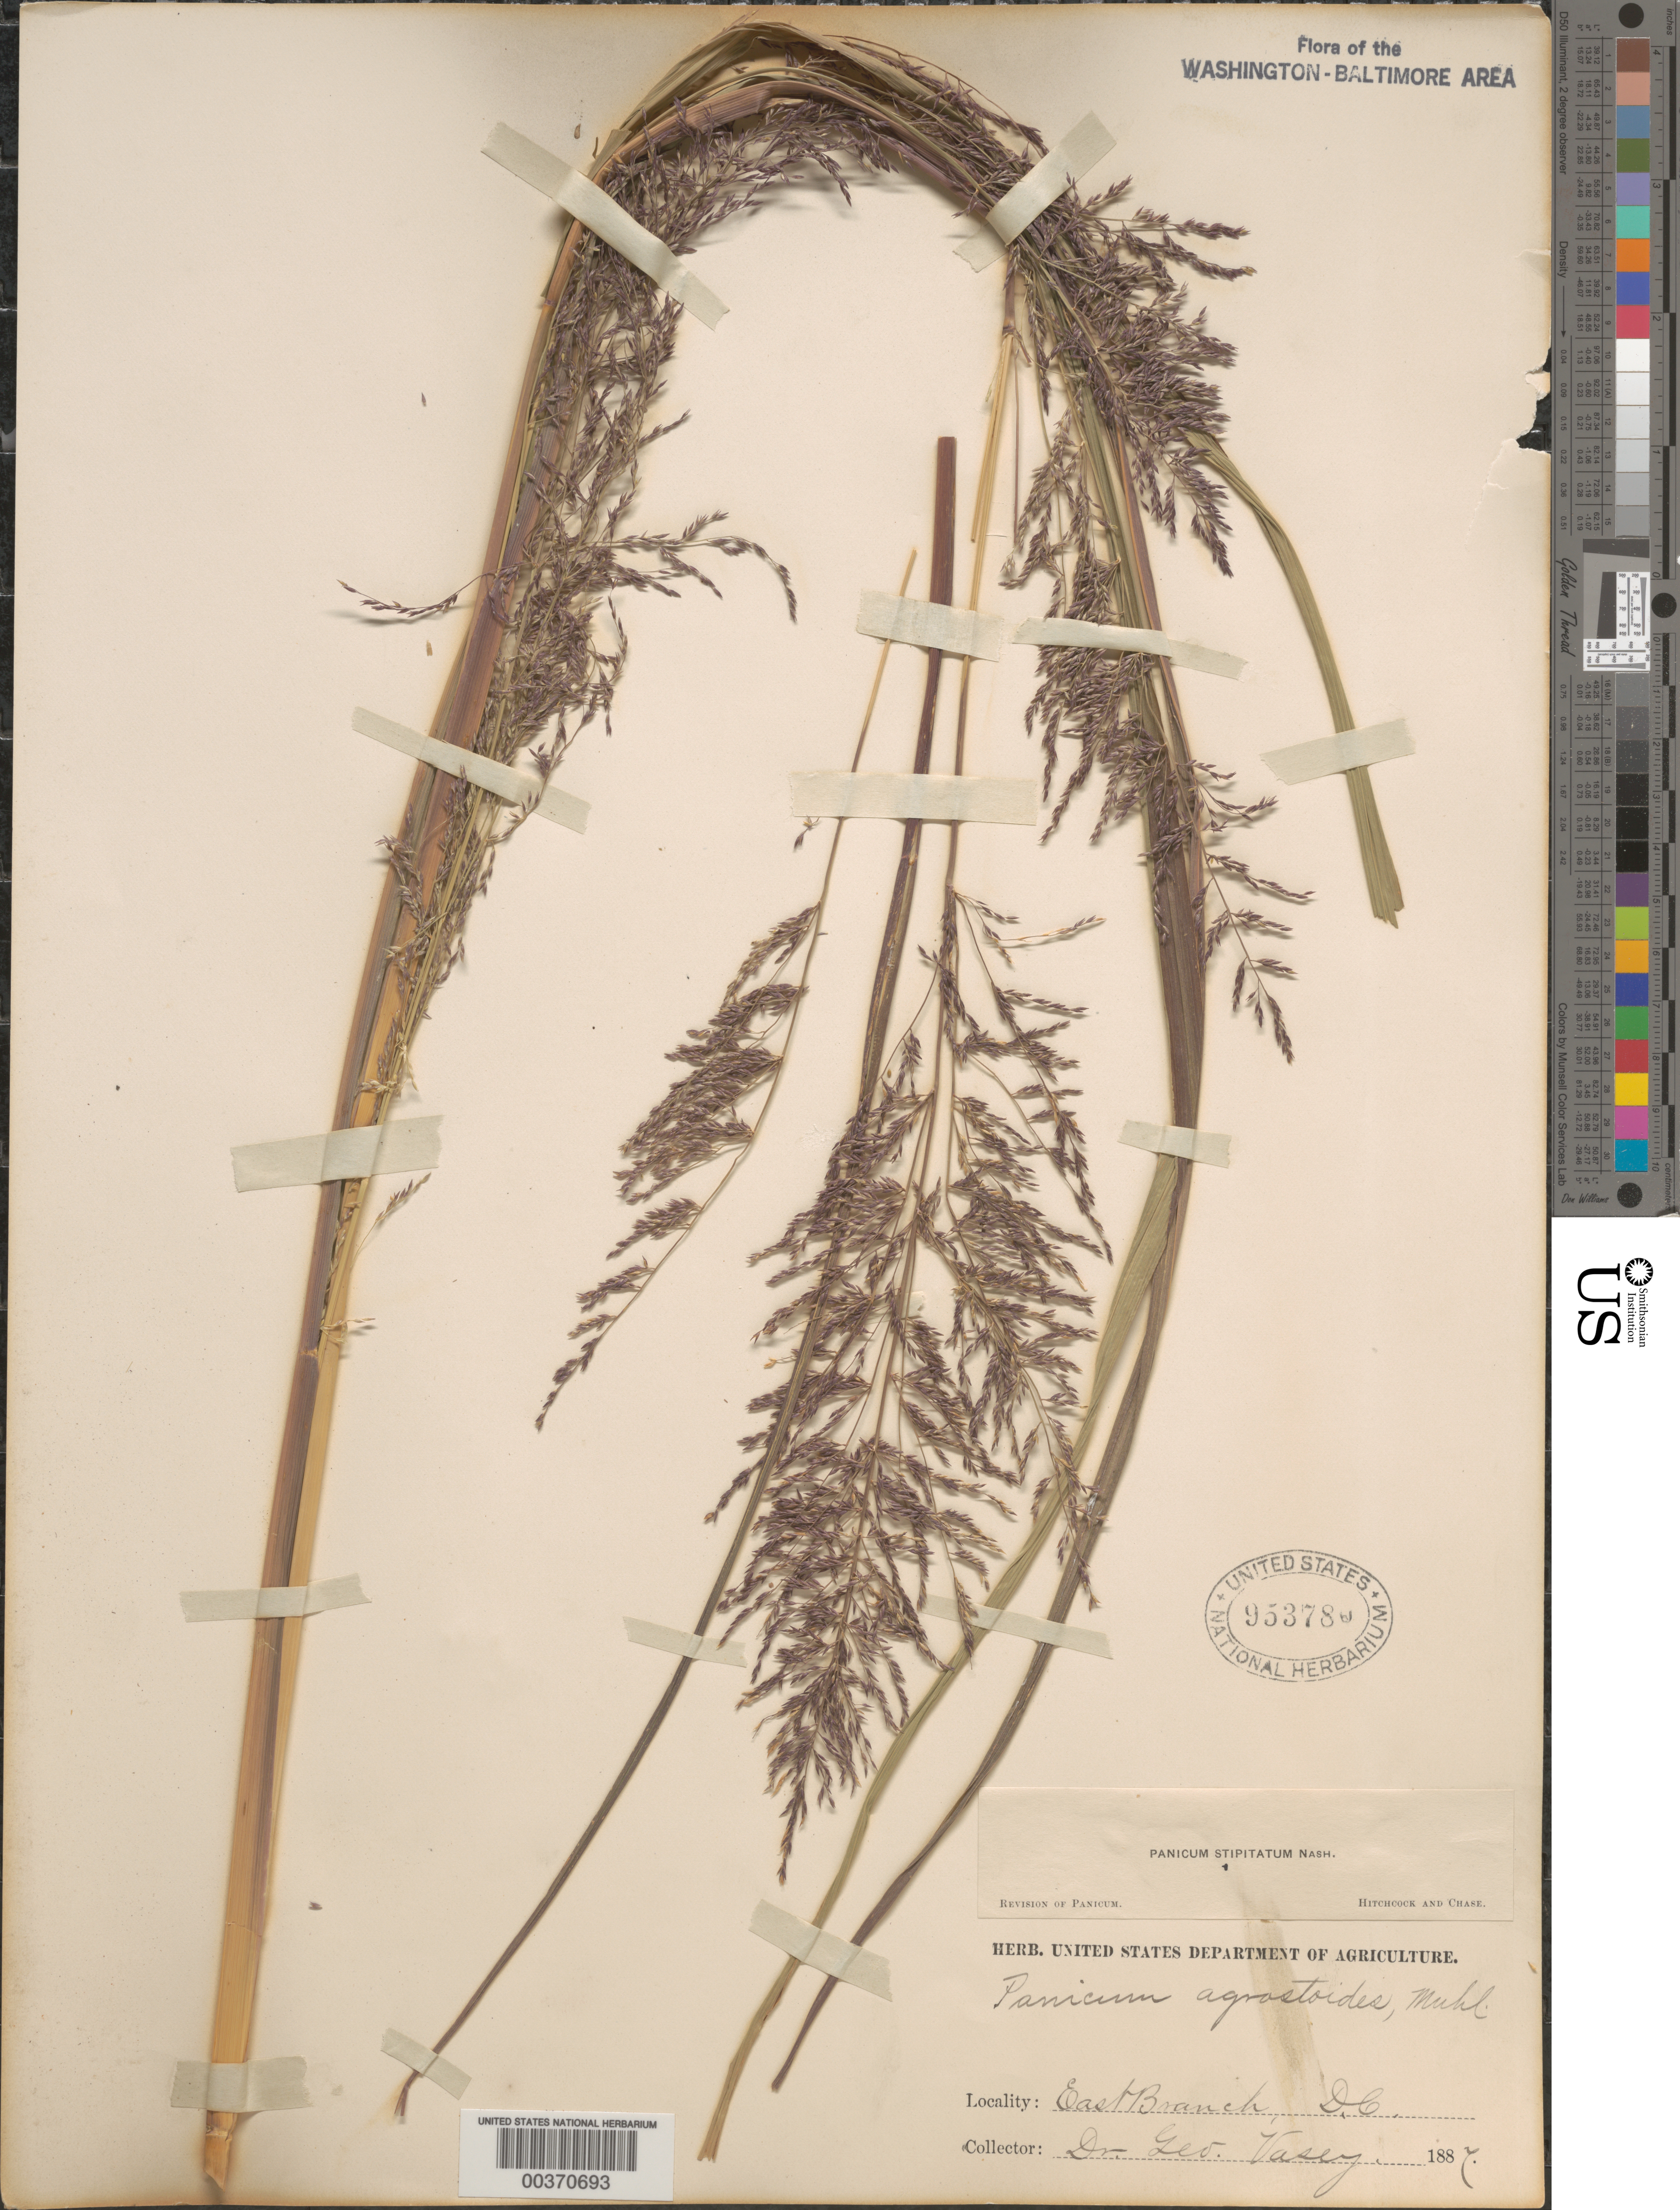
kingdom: Plantae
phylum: Tracheophyta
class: Liliopsida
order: Poales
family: Poaceae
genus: Panicum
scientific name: Panicum rigidulum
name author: Bosc ex Nees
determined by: Hitchcock, A. S.; Chase, [M.] A.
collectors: G. Vasey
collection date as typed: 1887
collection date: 1887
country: United States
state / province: District of Columbia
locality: East Branch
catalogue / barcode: US 953780